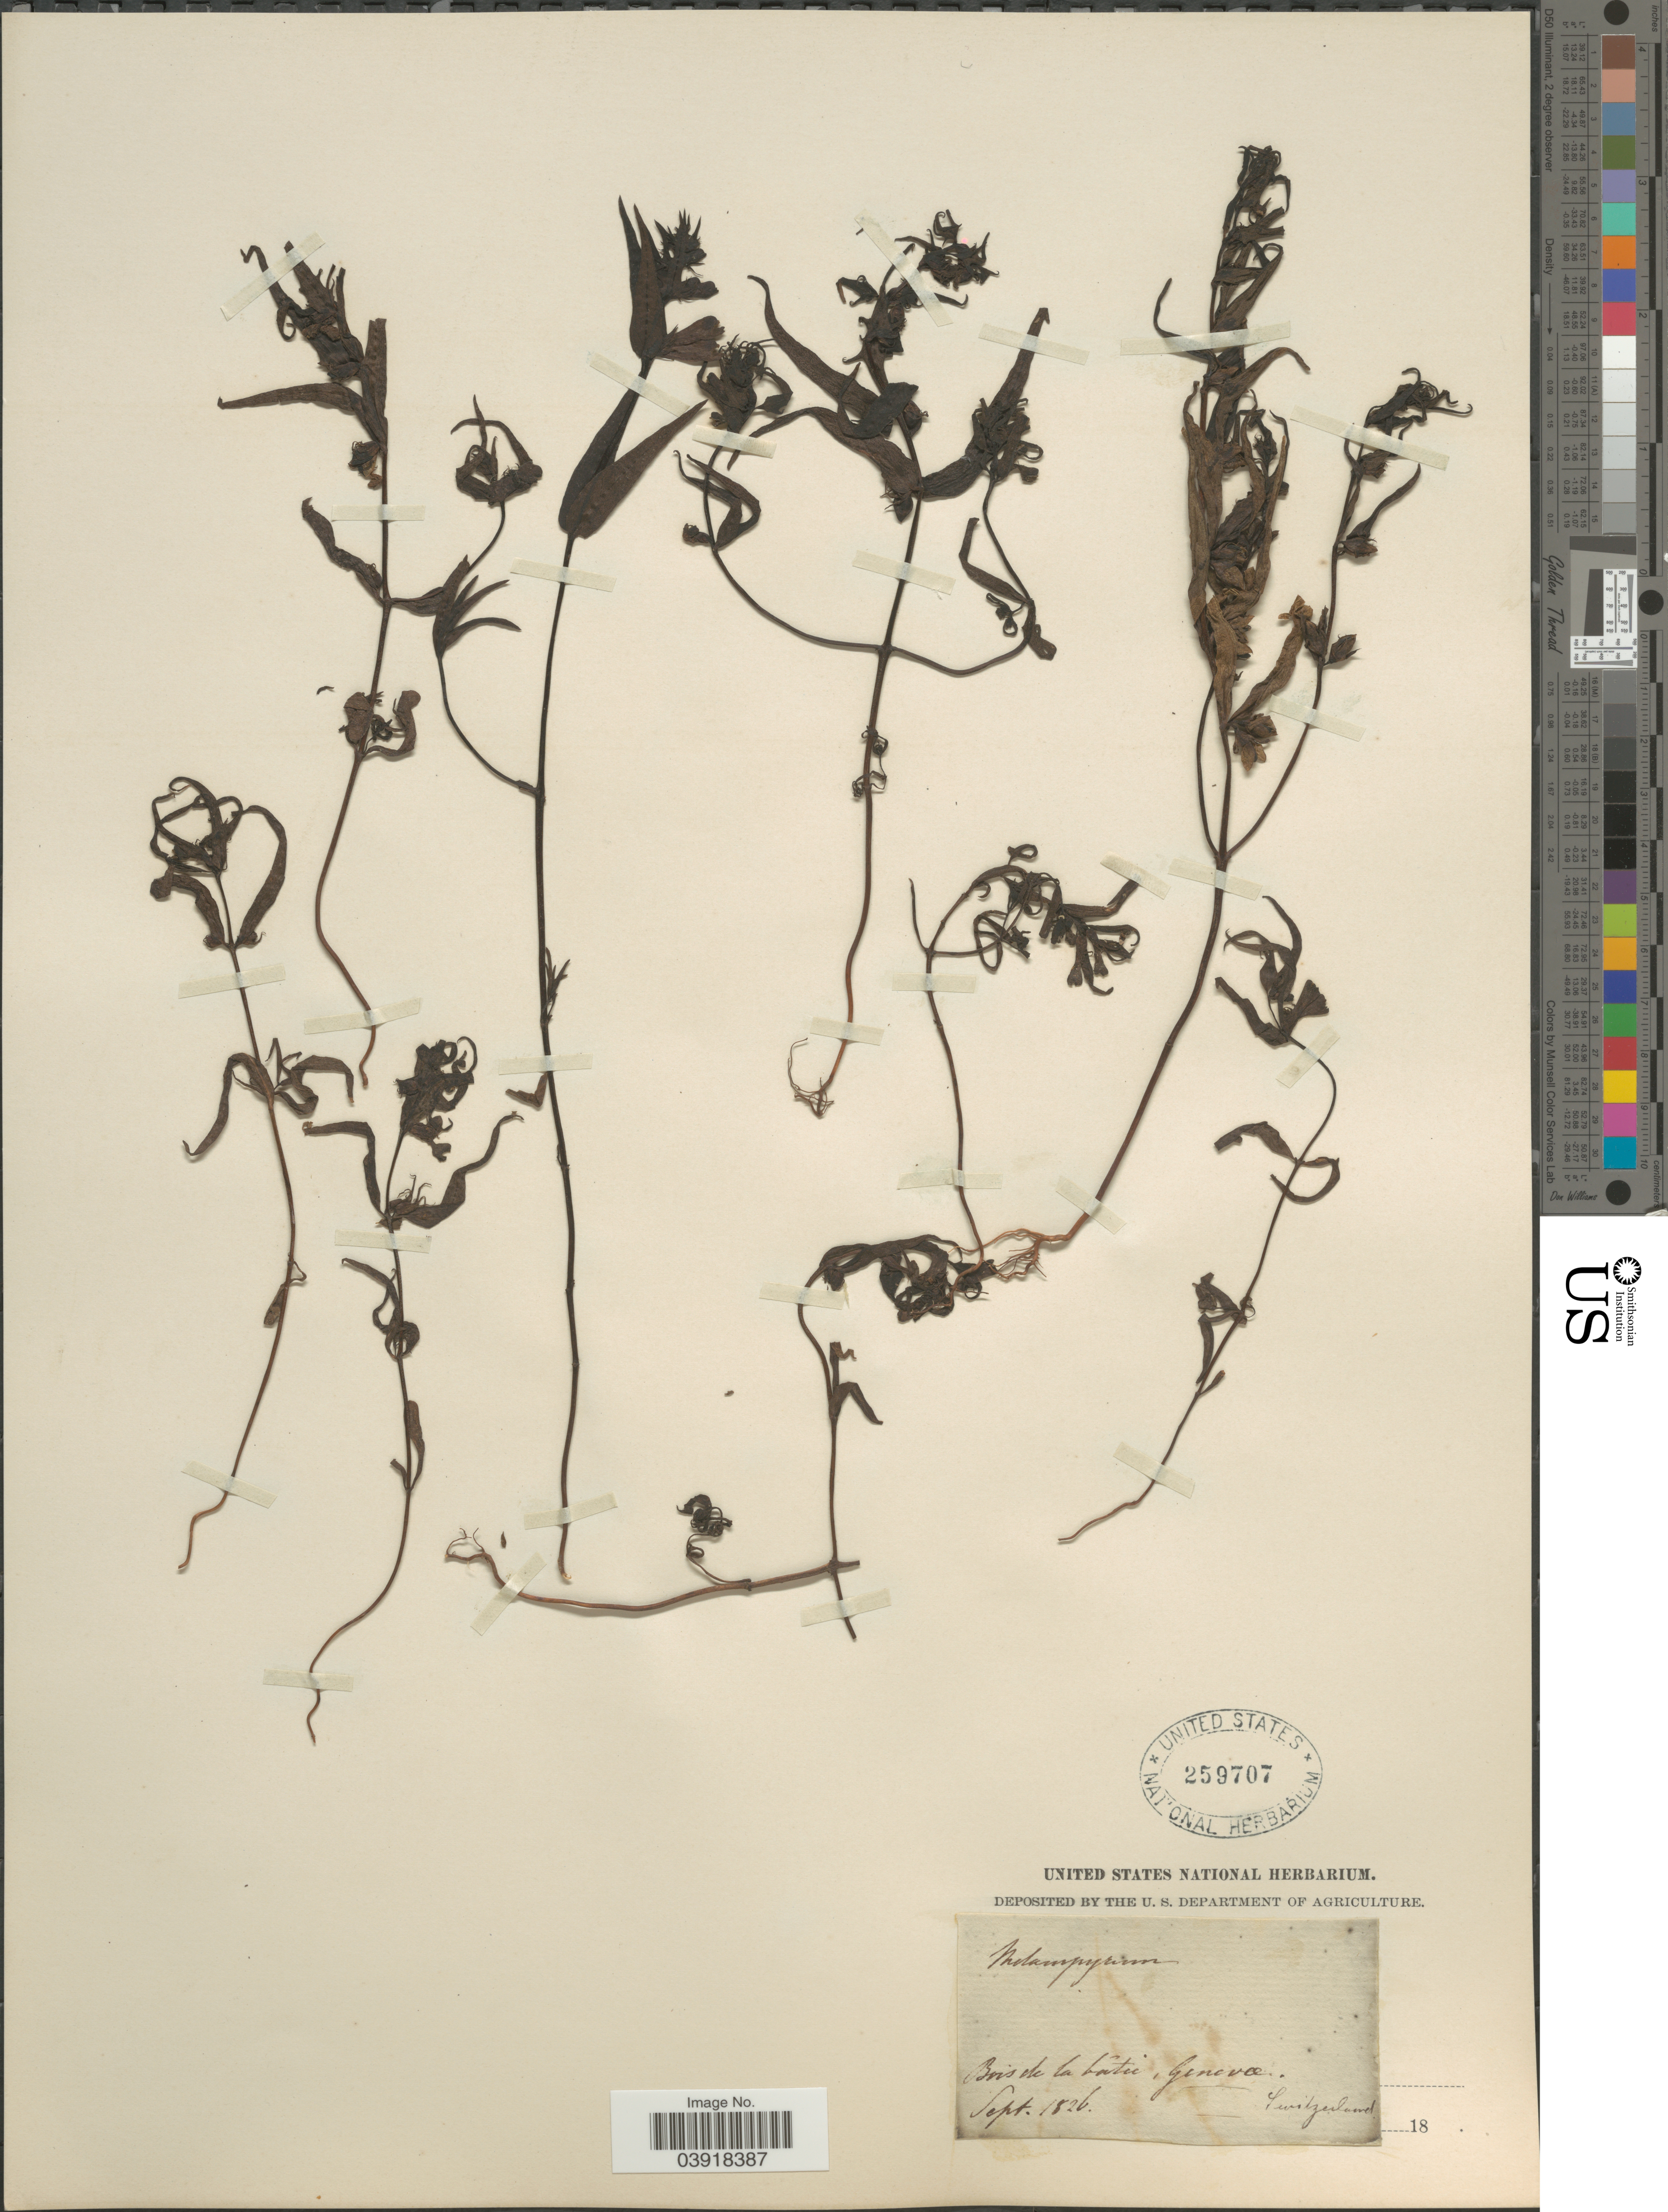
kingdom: Plantae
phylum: Tracheophyta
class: Magnoliopsida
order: Lamiales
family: Orobanchaceae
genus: Melampyrum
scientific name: Melampyrum sp.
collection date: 1826-09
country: Switzerland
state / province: Genève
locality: Bois de la batie.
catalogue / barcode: US 259707